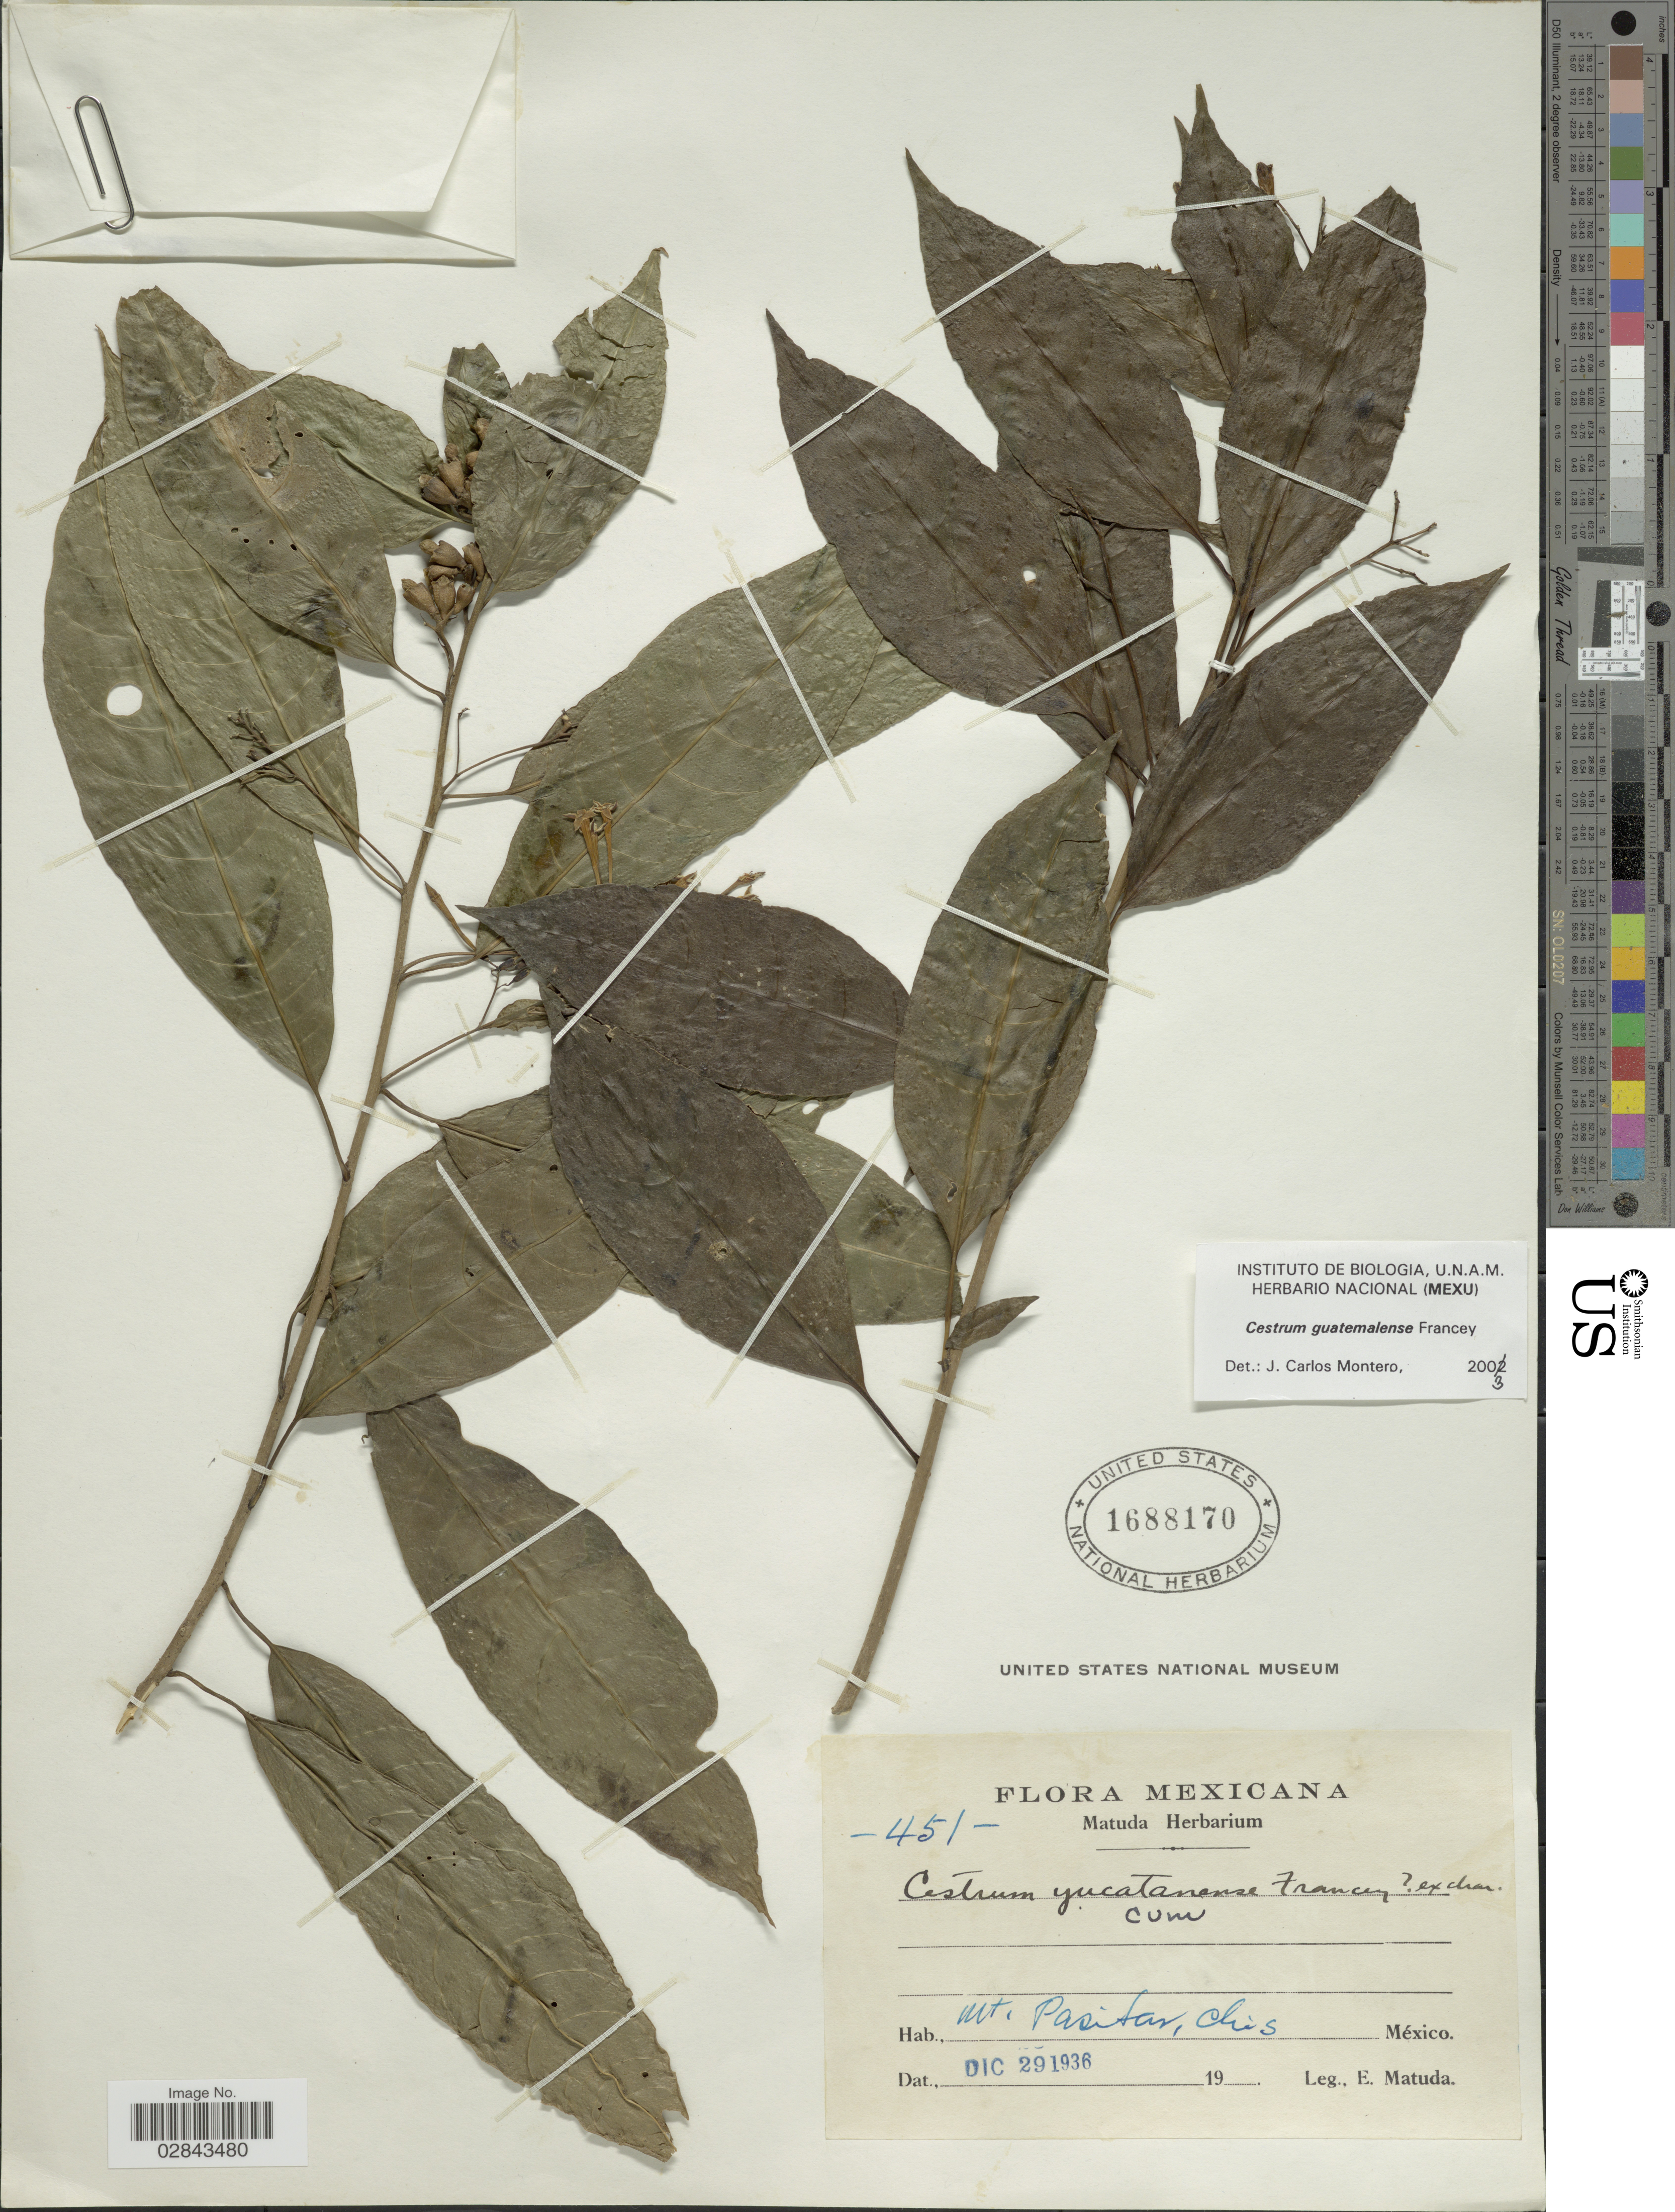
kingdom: Plantae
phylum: Tracheophyta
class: Magnoliopsida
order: Solanales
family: Solanaceae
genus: Cestrum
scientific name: Cestrum guatemalense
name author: Francey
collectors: E. Matuda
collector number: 451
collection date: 1936-12-29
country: Mexico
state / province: Chiapas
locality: Mt. Pasitan.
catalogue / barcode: US 1688170